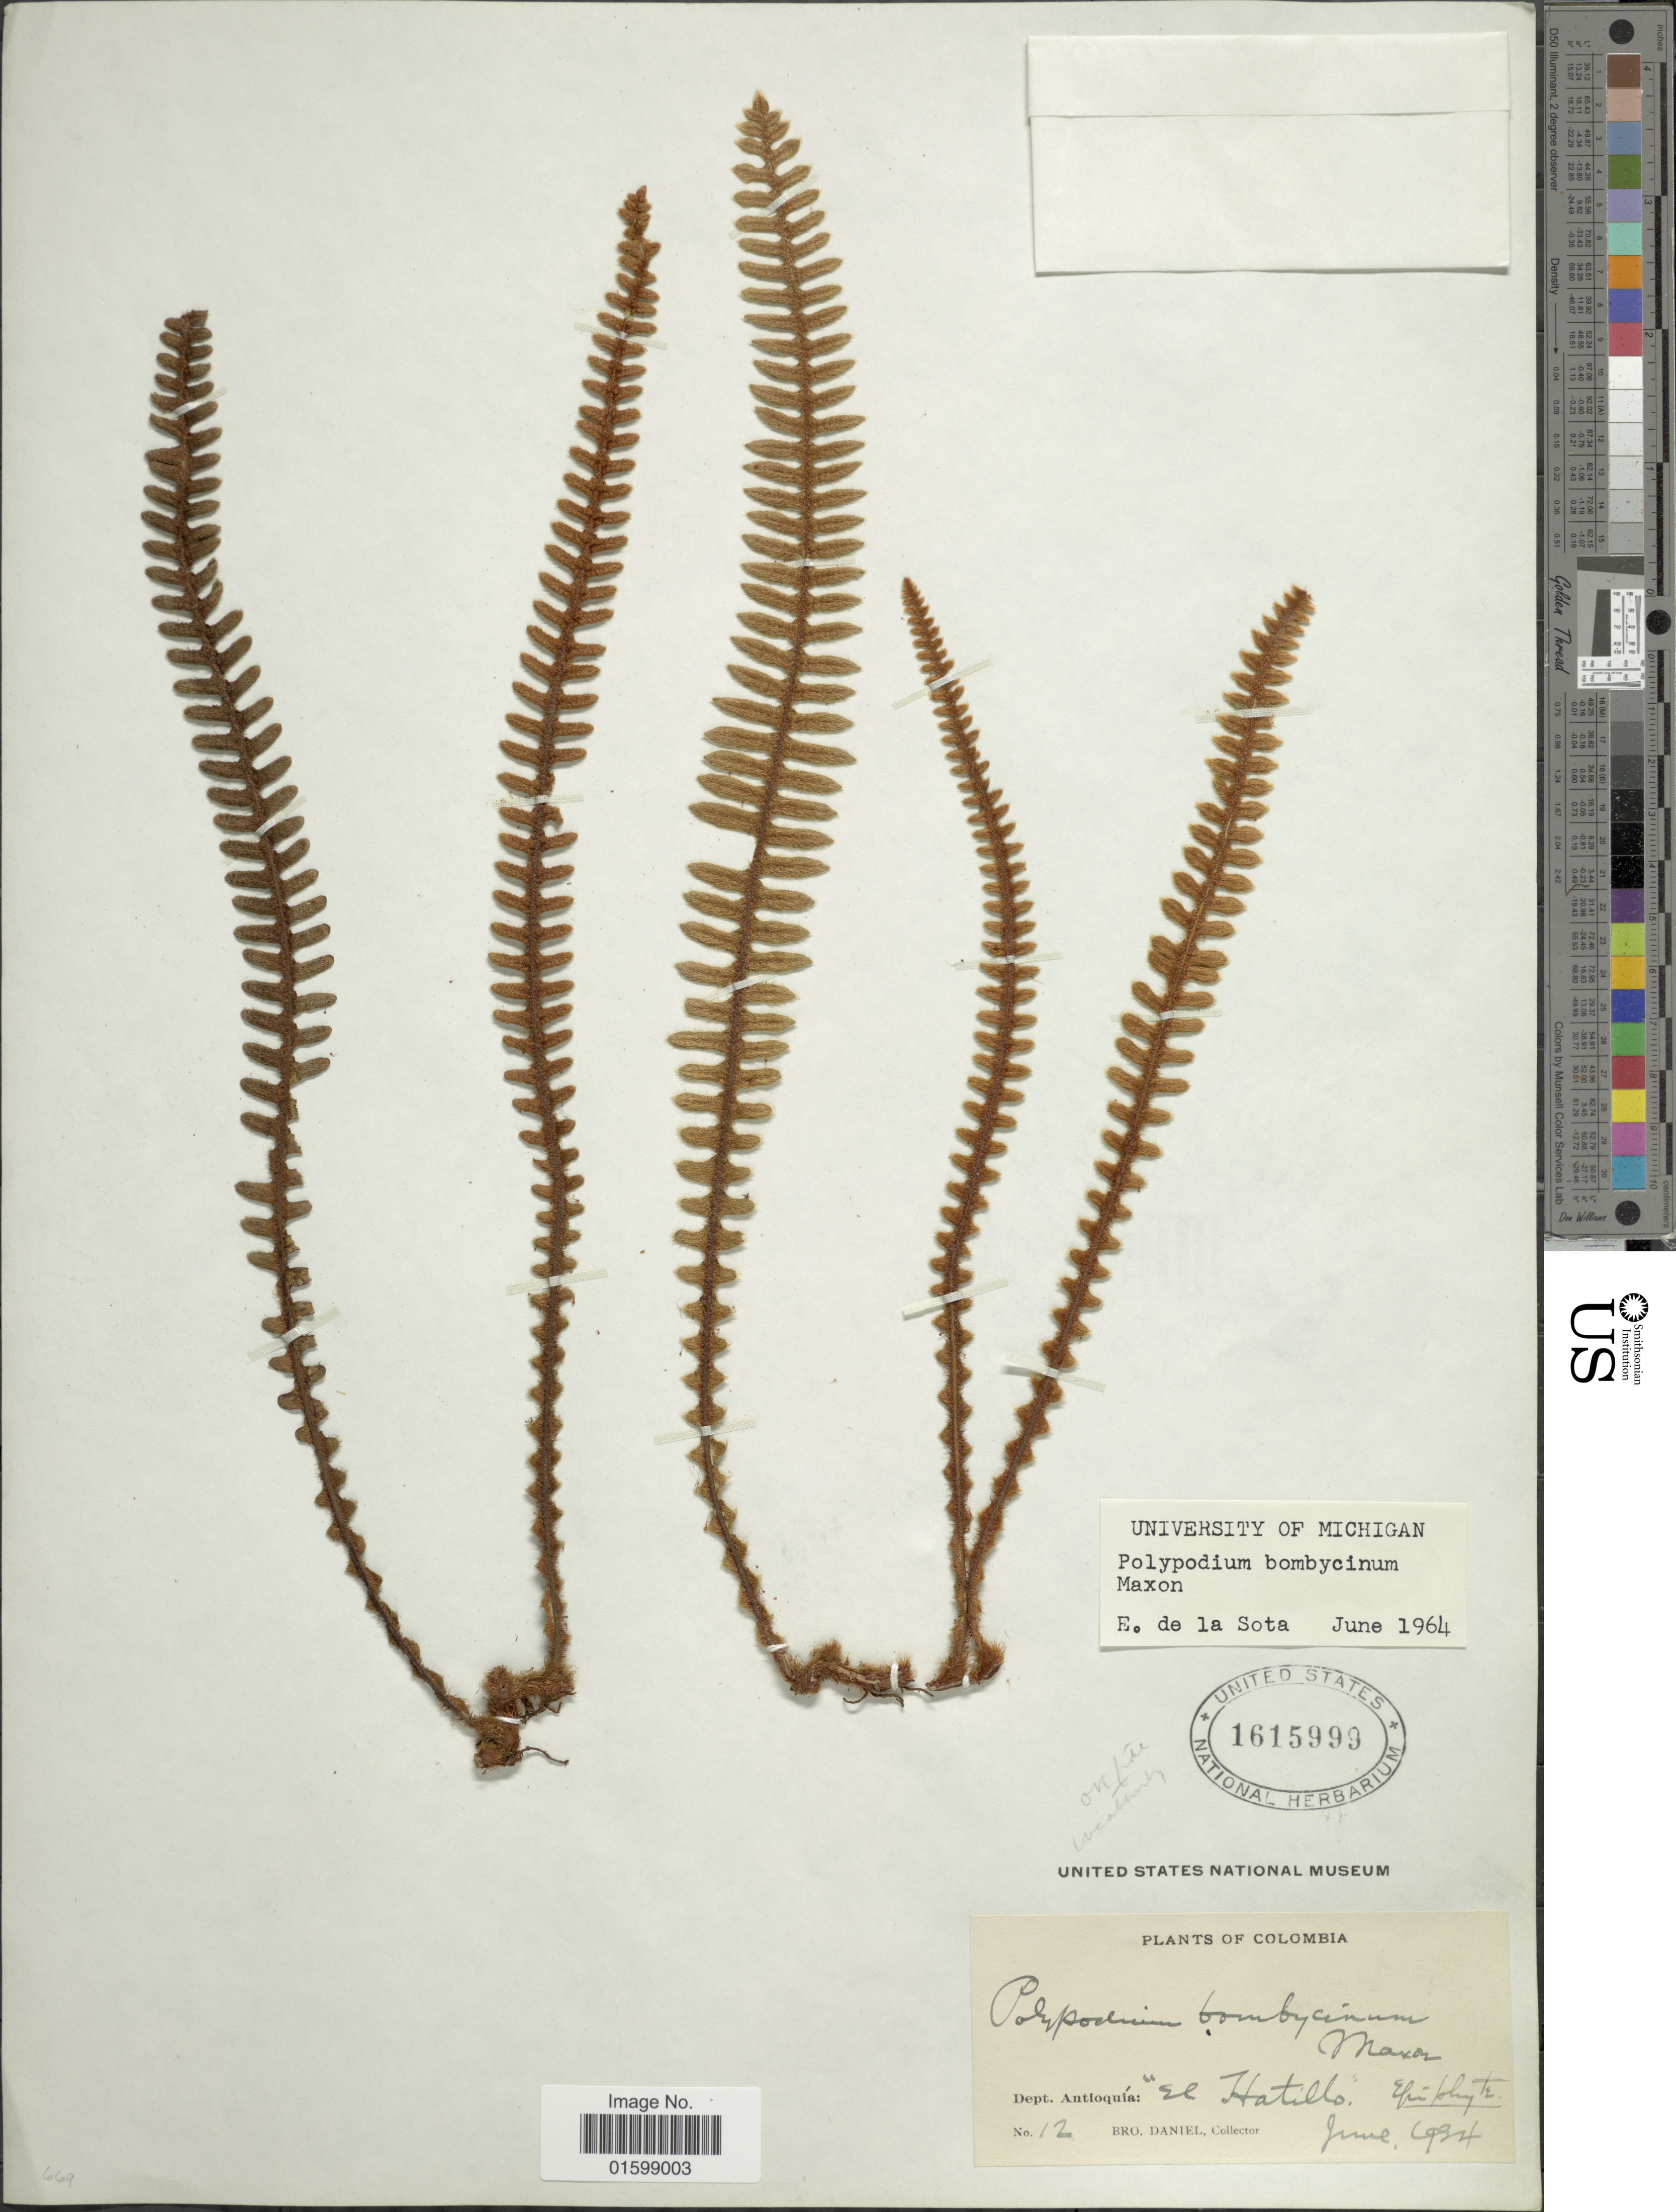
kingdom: Plantae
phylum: Tracheophyta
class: Polypodiopsida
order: Polypodiales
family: Polypodiaceae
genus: Pleopeltis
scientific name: Pleopeltis bombycina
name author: (Maxon) A.R. Sm.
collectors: Bro. Daniel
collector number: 12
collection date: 1934-06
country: Colombia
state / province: Antioquia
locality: El Hatillo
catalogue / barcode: US 1615999